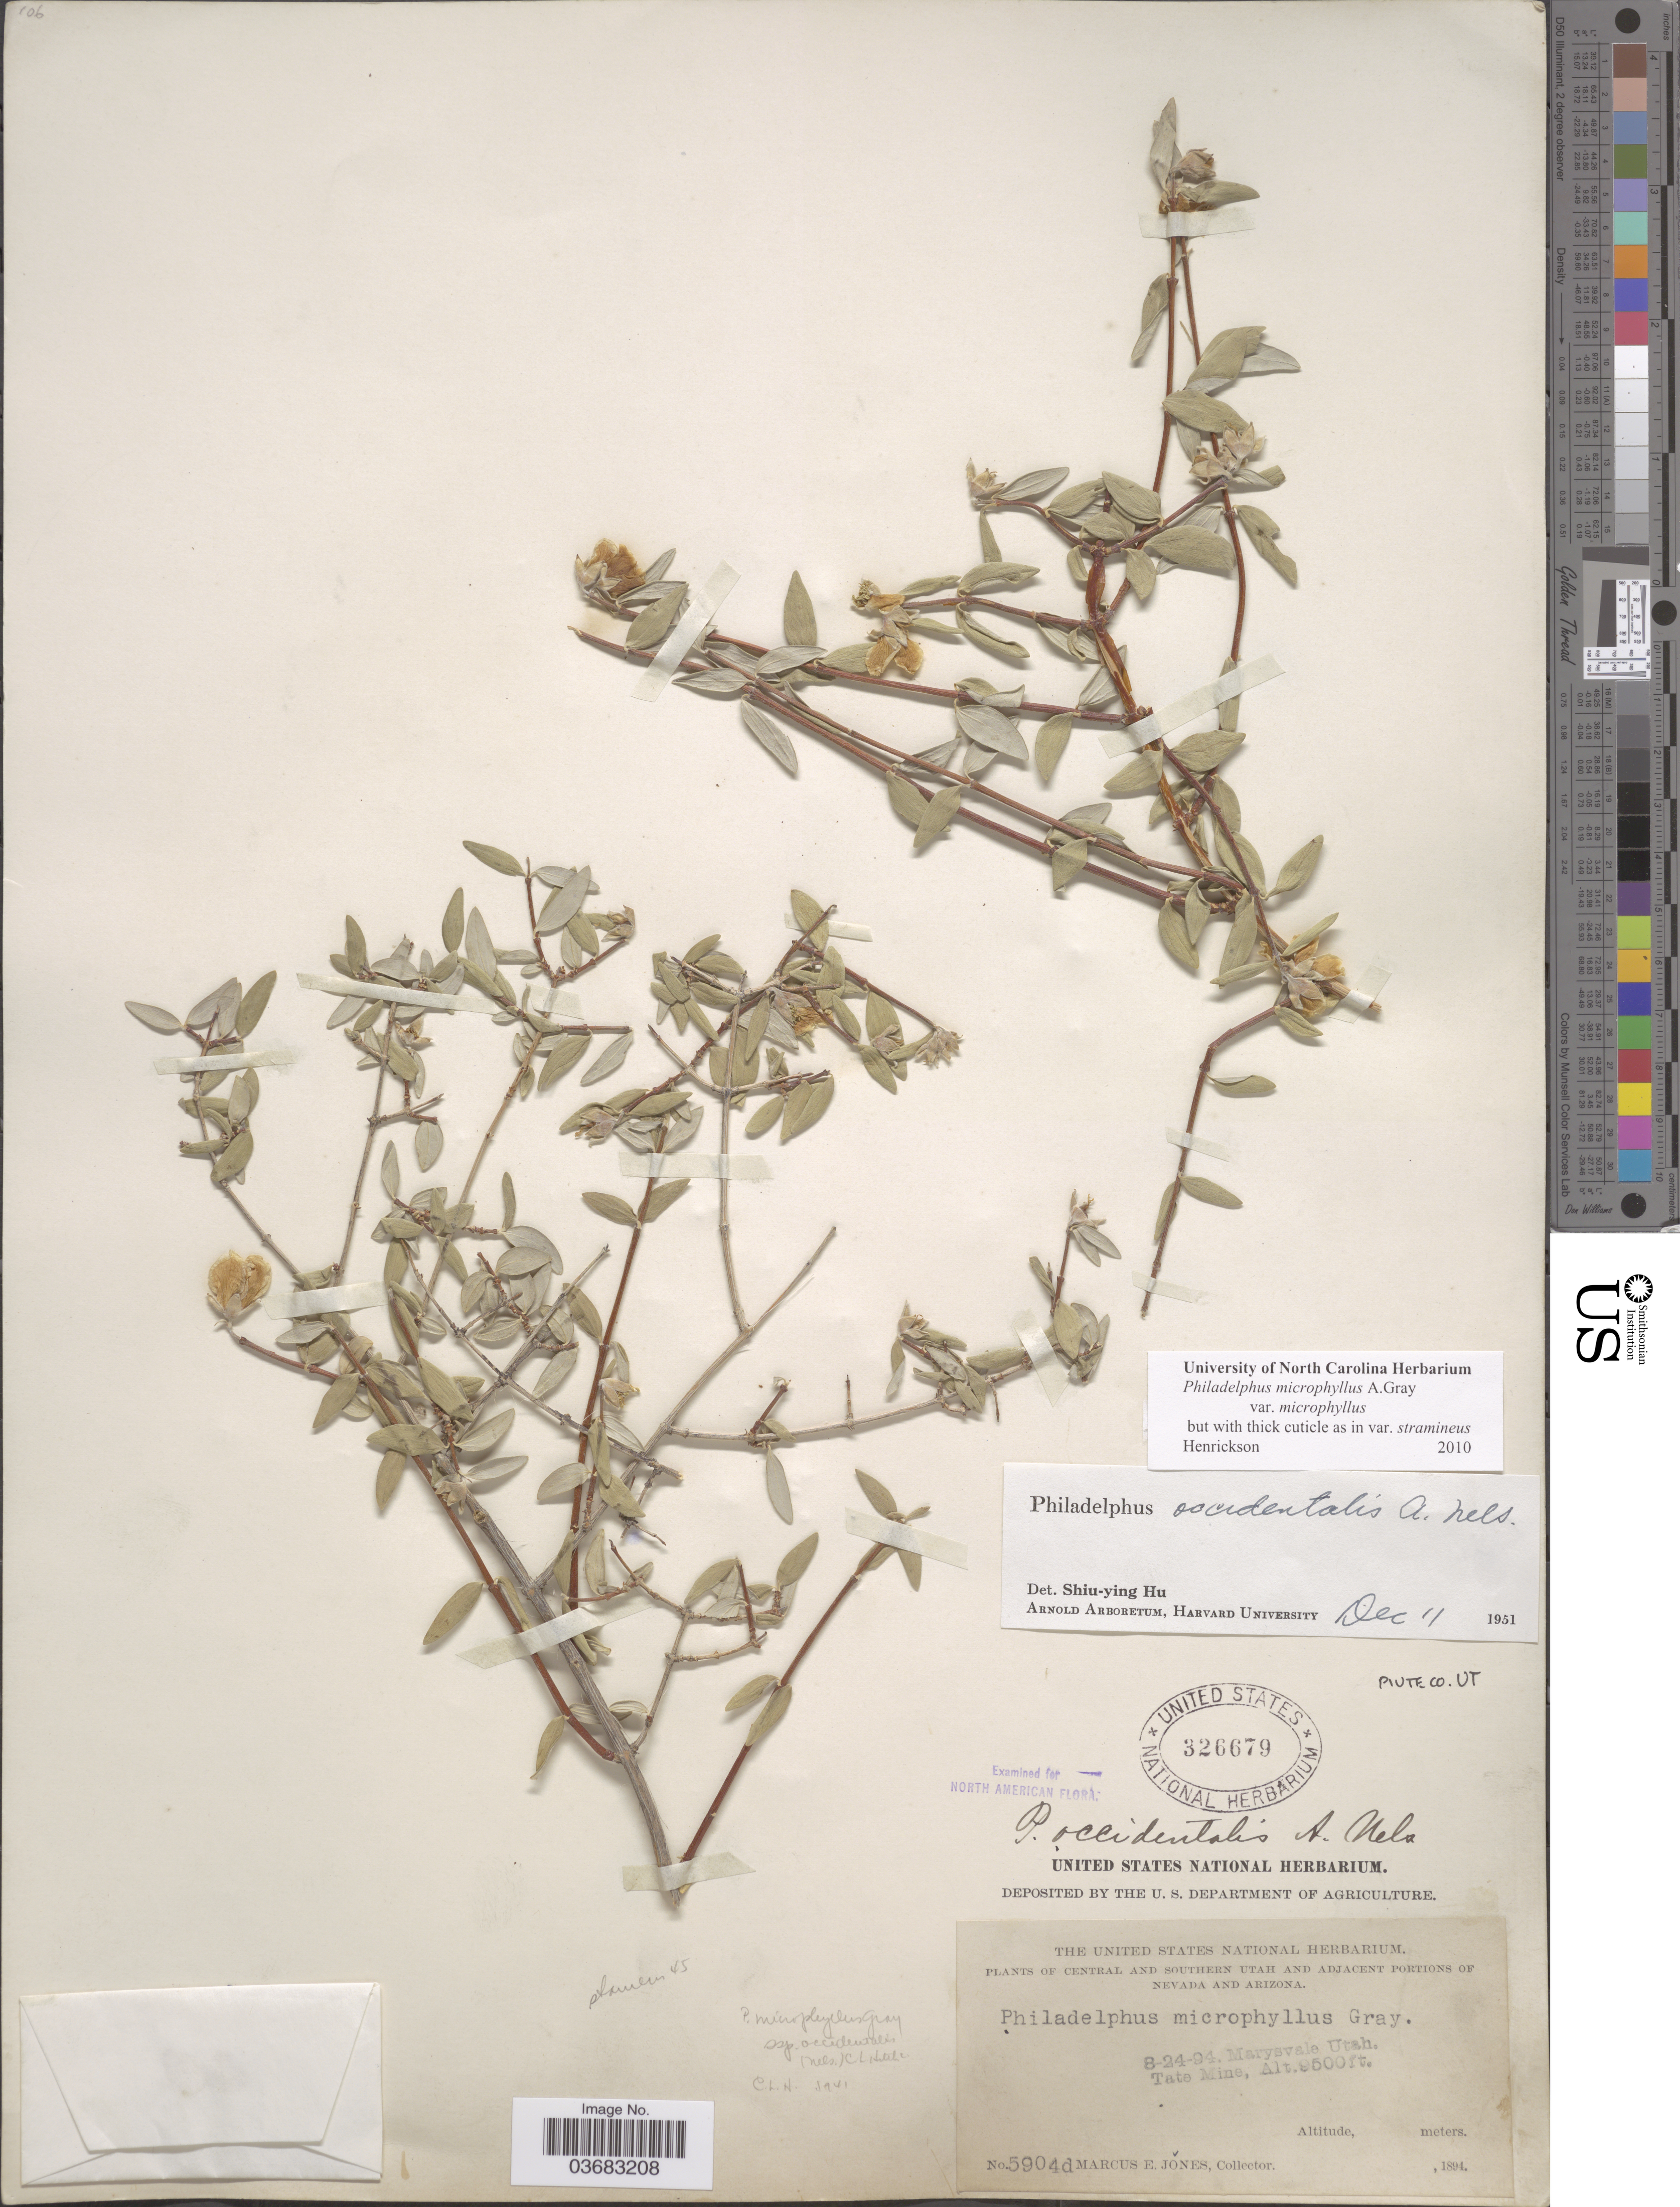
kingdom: Plantae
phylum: Tracheophyta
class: Magnoliopsida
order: Cornales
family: Hydrangeaceae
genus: Philadelphus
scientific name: Philadelphus microphyllus var. microphyllus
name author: A. Gray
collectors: M. E. Jones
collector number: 5904d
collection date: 1894-08-24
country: United States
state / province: Utah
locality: Central and southern Utah. Marysvale. Tate Mine. Piute Co.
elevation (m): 2896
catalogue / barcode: US 326679